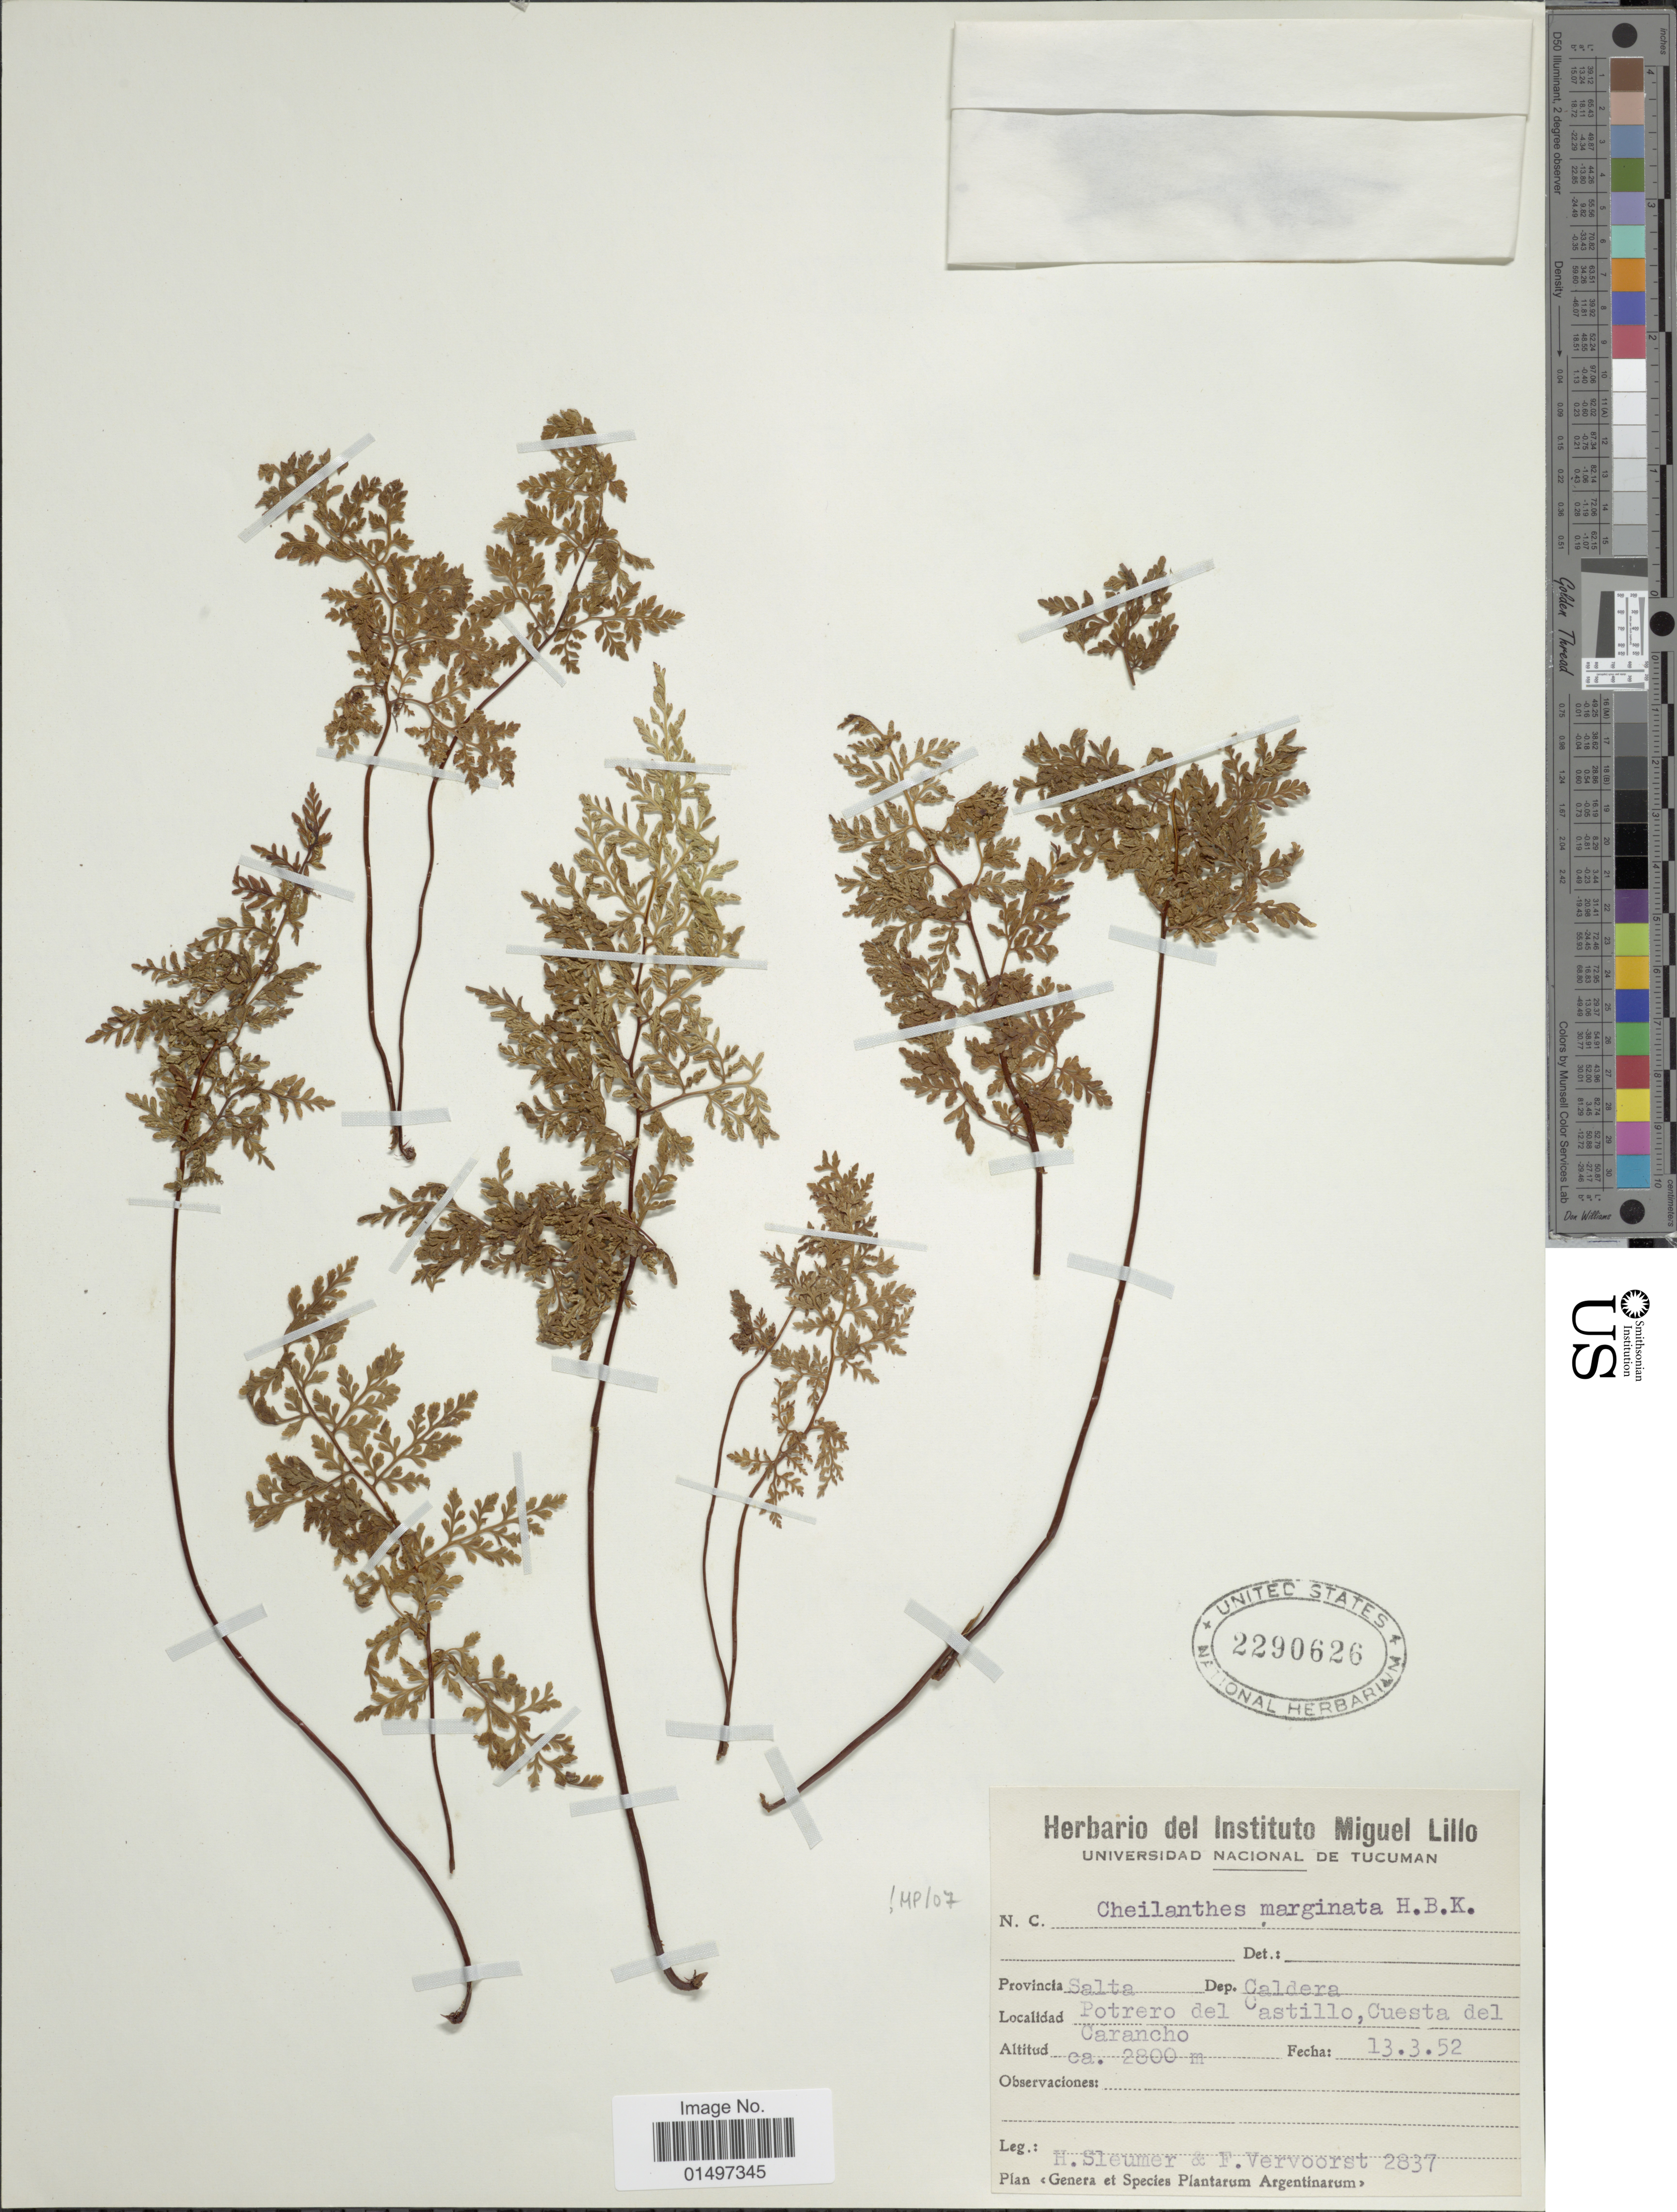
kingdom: Plantae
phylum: Tracheophyta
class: Polypodiopsida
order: Polypodiales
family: Pteridaceae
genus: Gaga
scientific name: Gaga marginata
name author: (Kunth) Fay W. Li & Windham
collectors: H. O. Sleumer & F. Vervoorst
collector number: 2837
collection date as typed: Transcribed d/m/y: 13/3/52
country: Argentina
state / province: Salta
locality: Provincia Salta. Dep. Caldera. Potrero del Castillo, Cuesta del Carancho.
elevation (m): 2800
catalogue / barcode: US 2290626